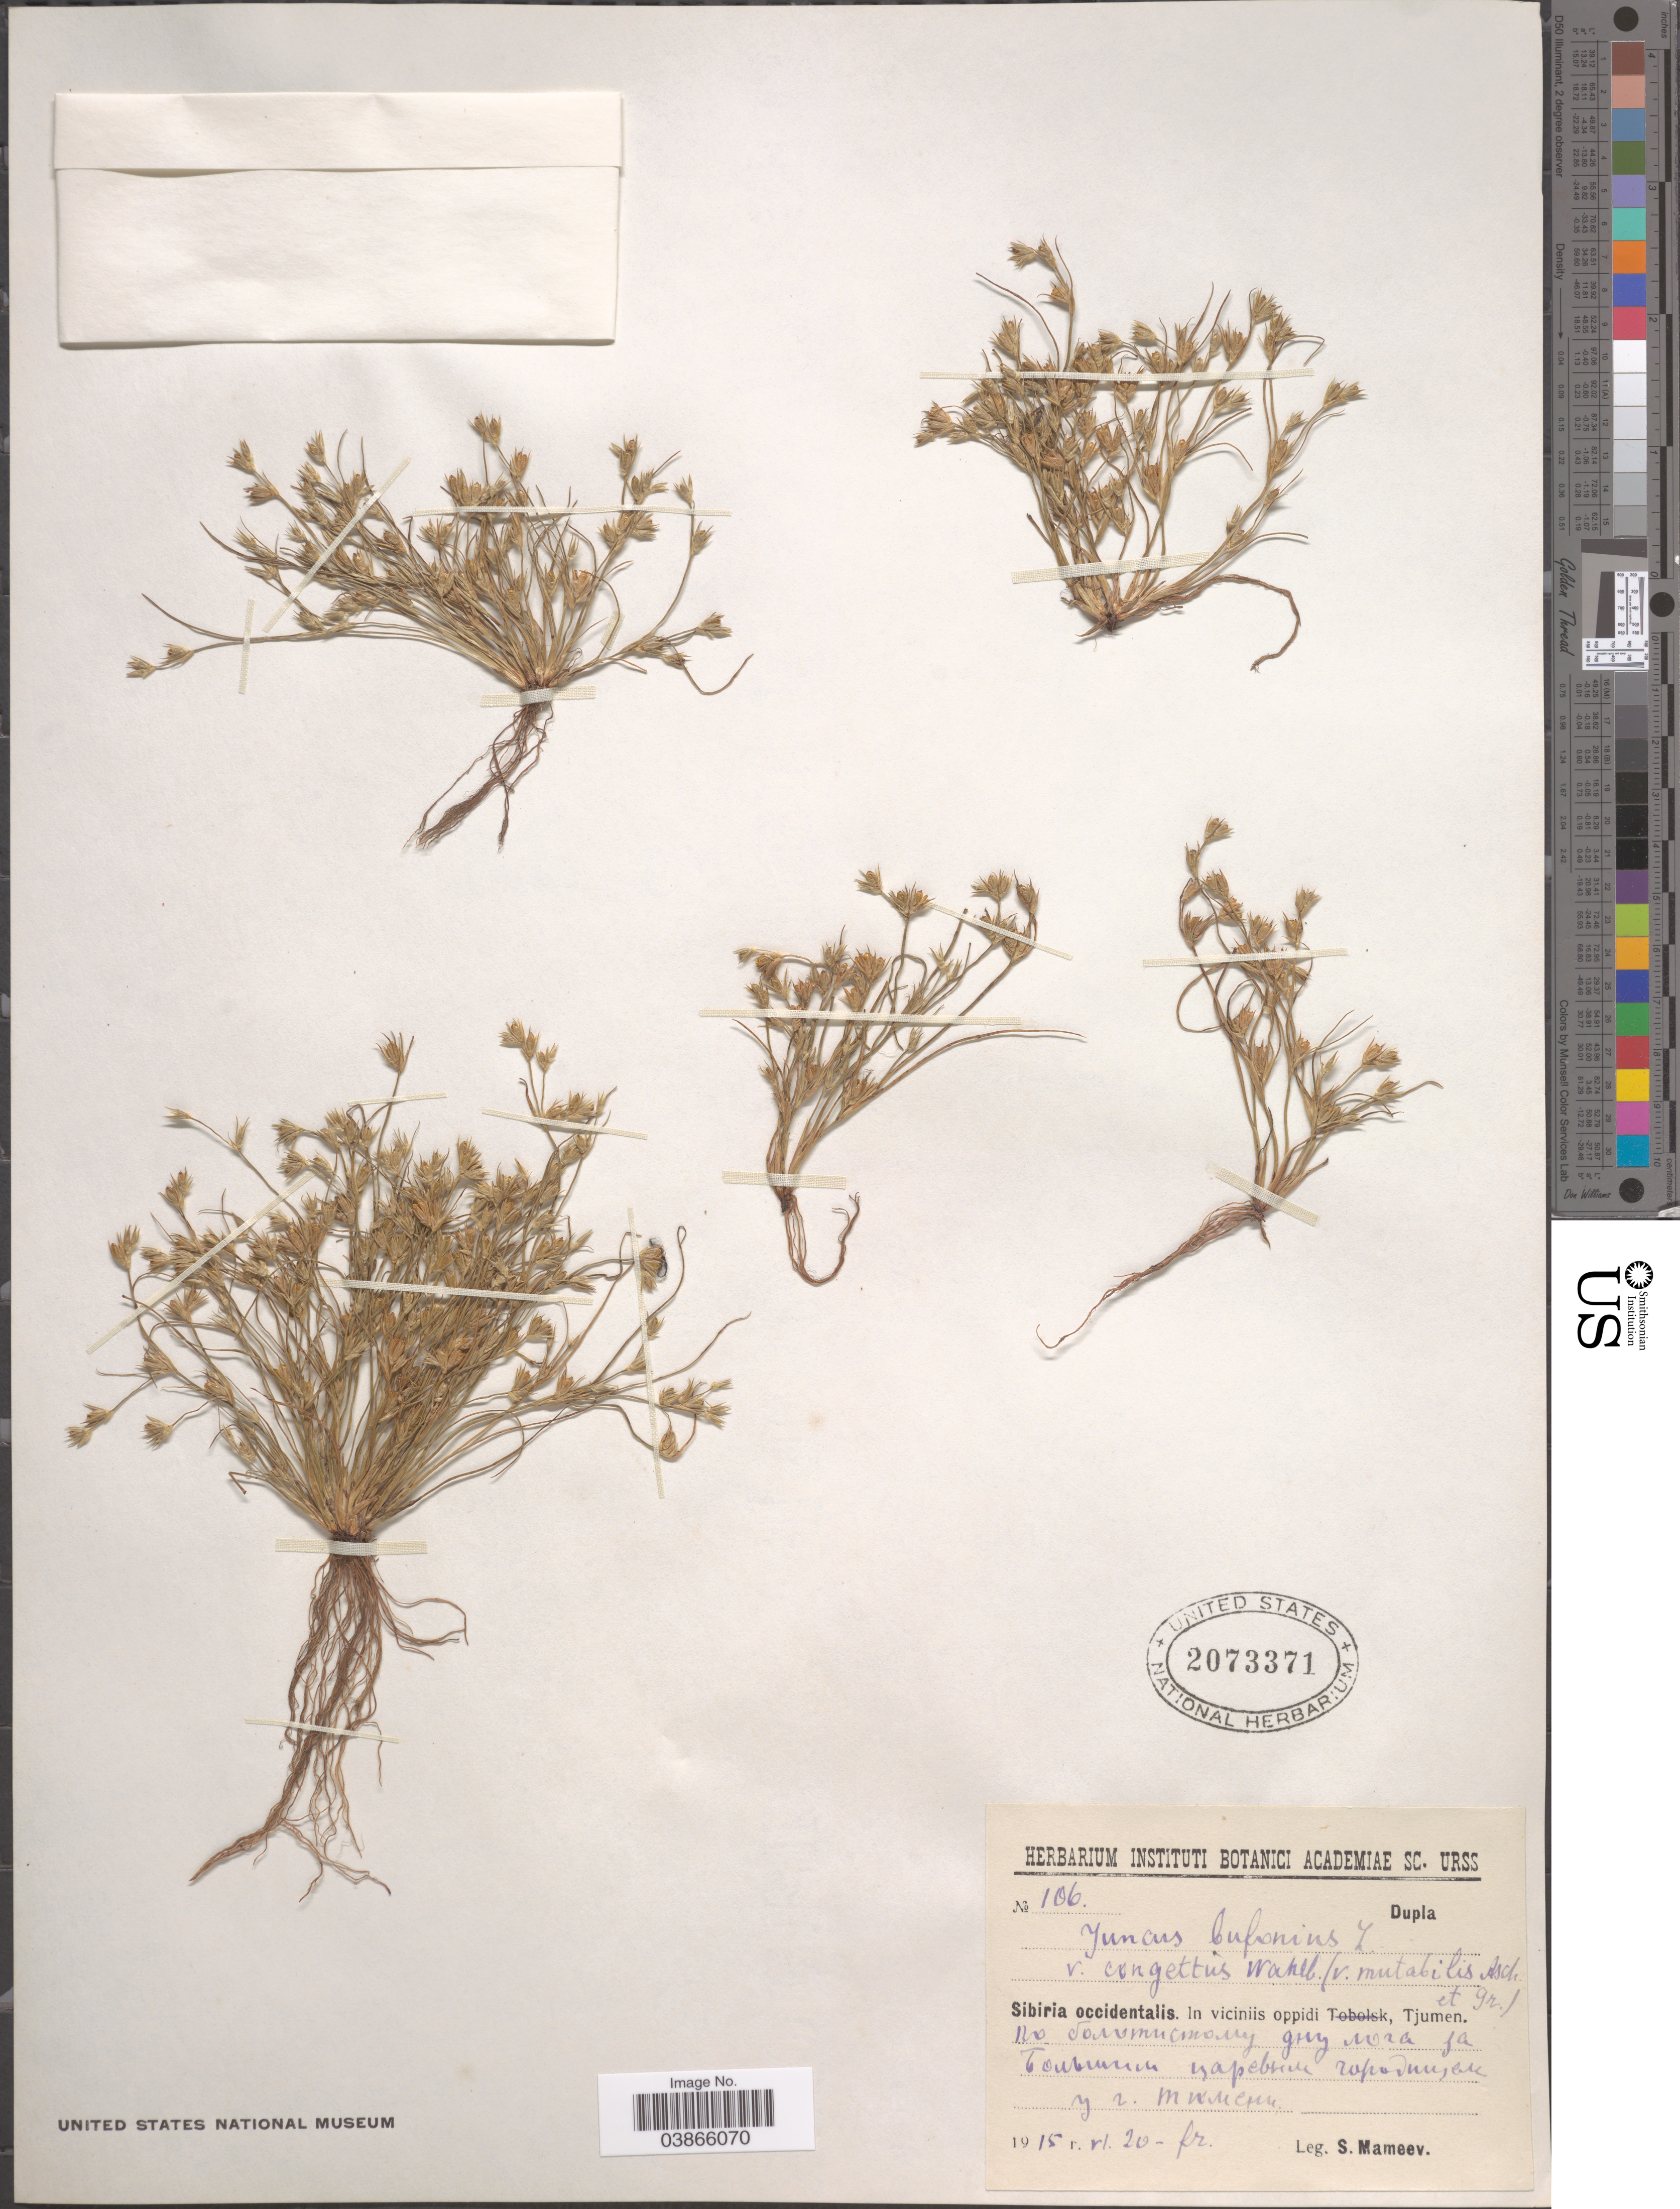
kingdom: Plantae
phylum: Tracheophyta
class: Liliopsida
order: Poales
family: Juncaceae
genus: Juncus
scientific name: Juncus bufonius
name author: L.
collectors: S. Mameev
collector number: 106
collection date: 1915-06-20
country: Russian Federation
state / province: Tyumen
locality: Sibiria occidentalis. In viciniis oppidi, Tjumen.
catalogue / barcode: US 2073371